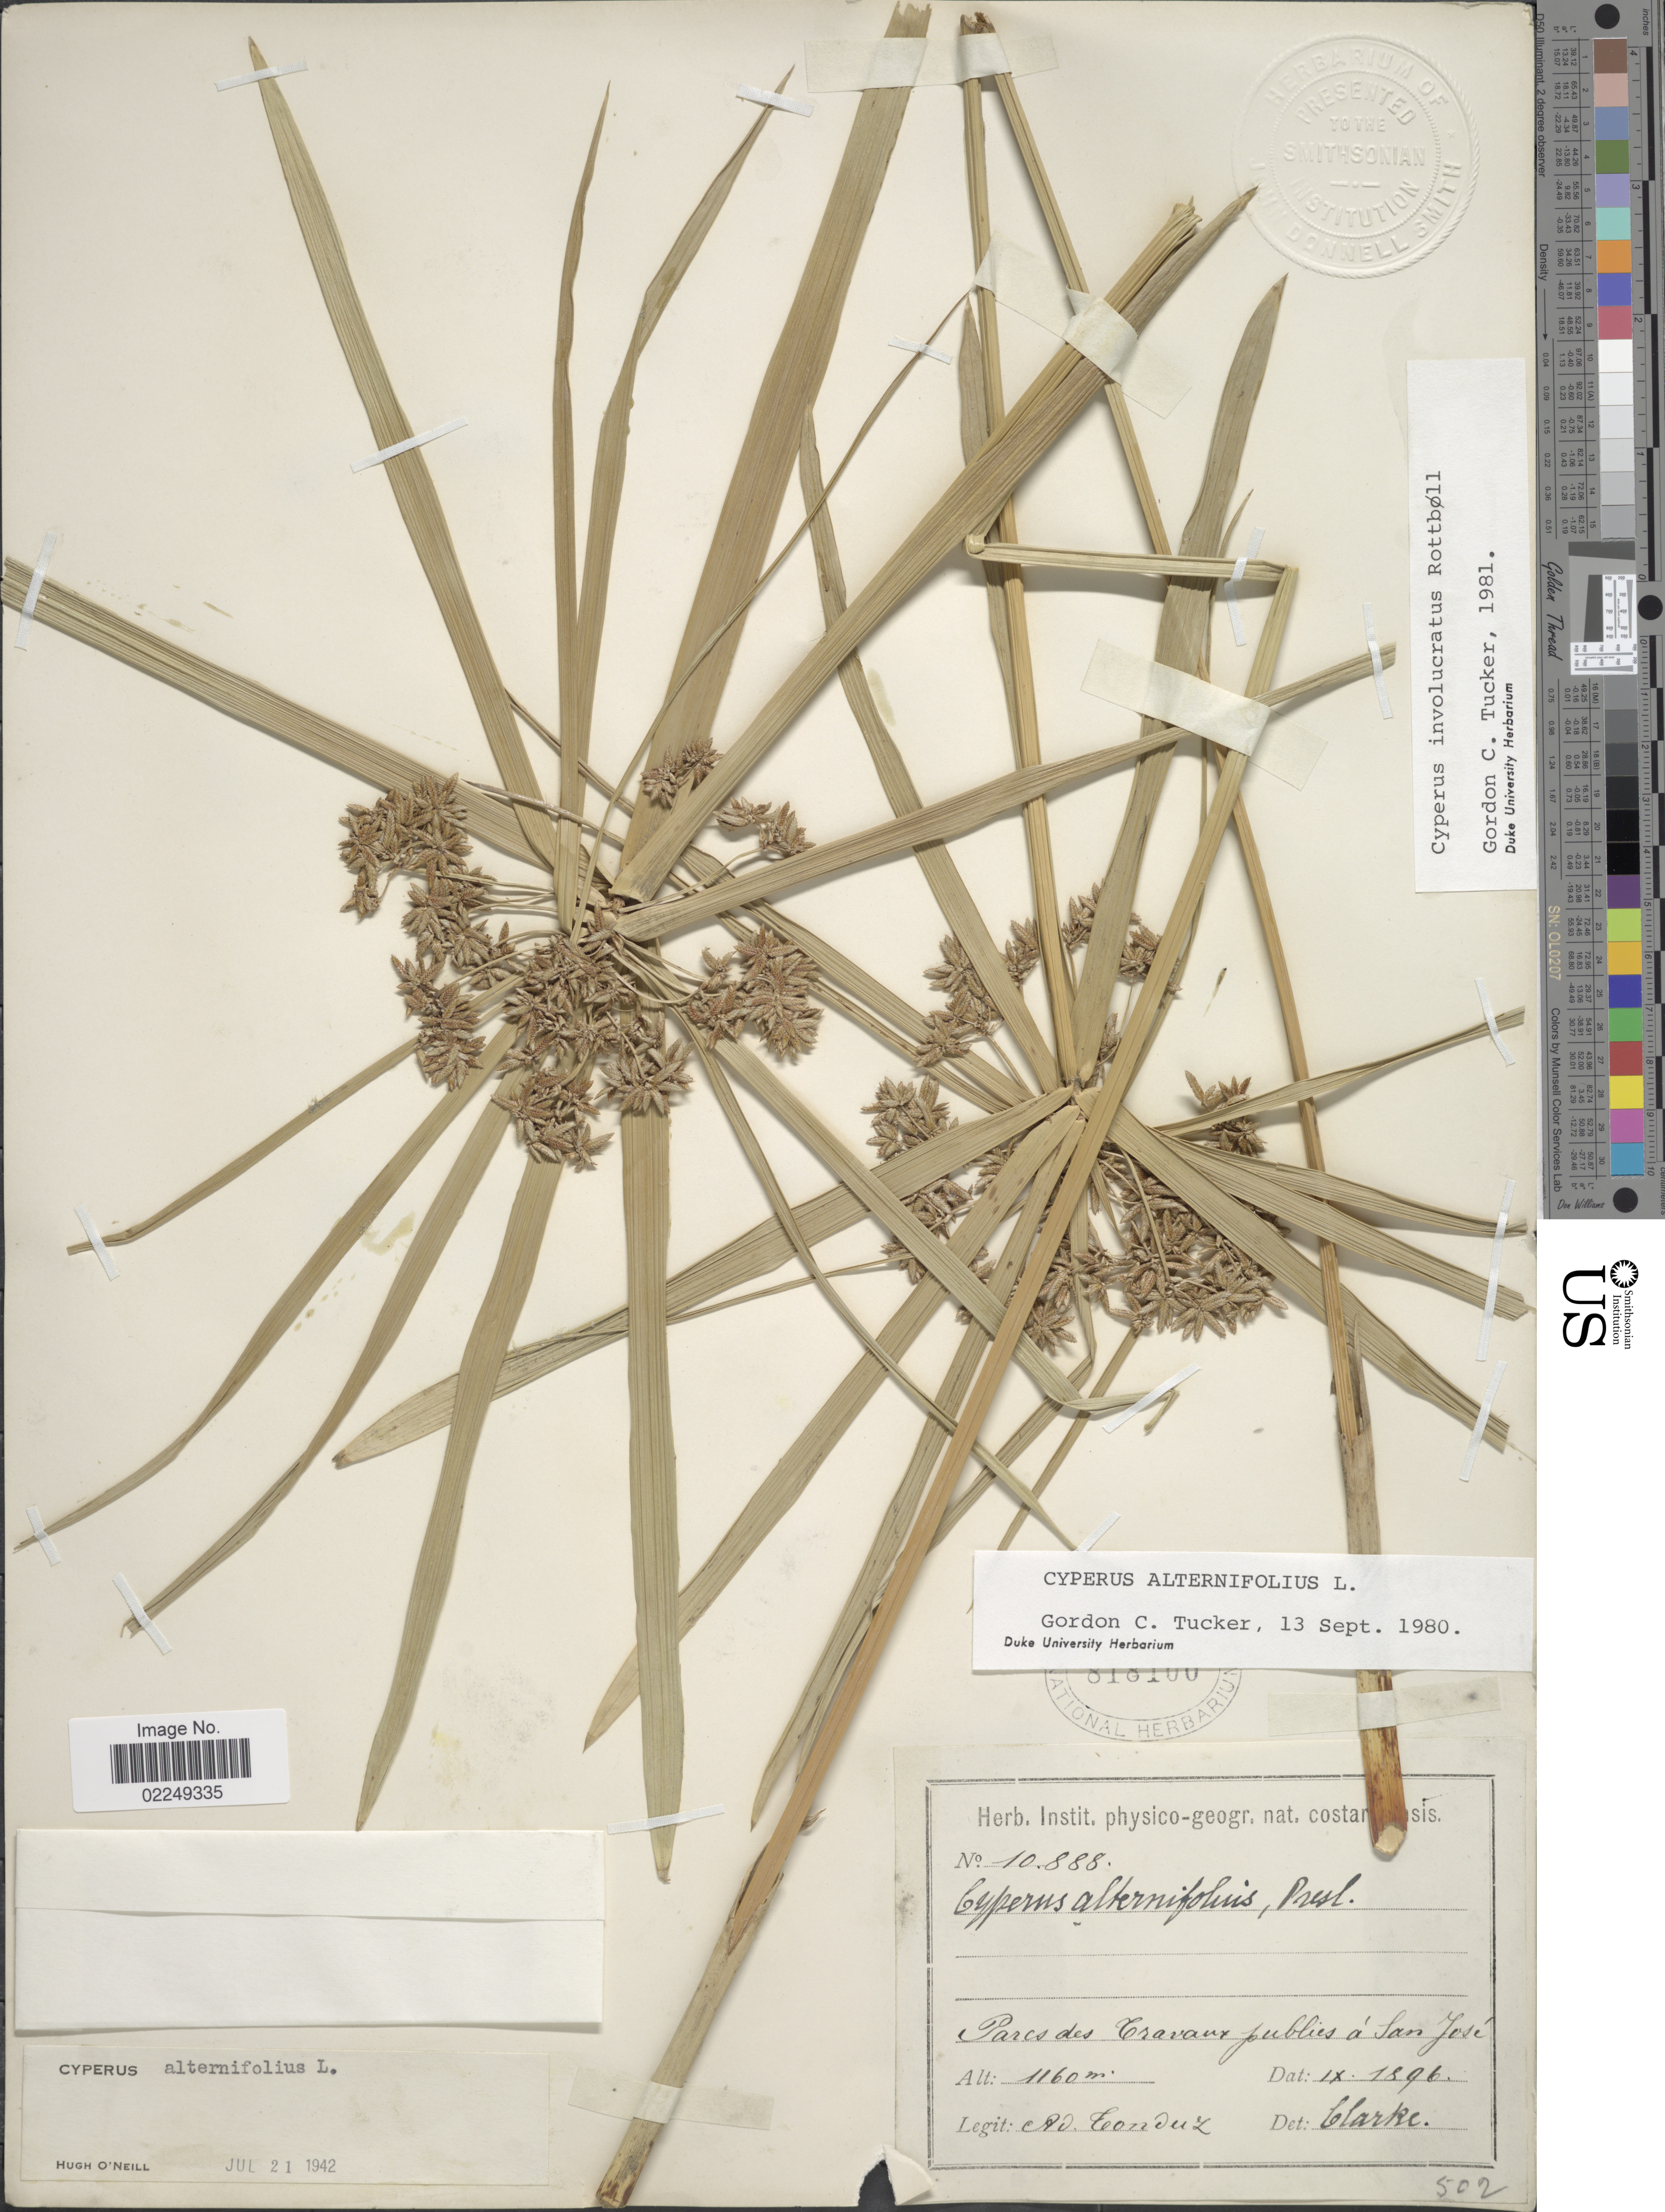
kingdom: Plantae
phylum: Tracheophyta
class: Liliopsida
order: Poales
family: Cyperaceae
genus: Cyperus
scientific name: Cyperus involucratus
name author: Rottb.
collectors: A. Tonduz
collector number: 10888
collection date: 1896-09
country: Costa Rica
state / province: San José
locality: Parcs des Cravaux publics a San Jose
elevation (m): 1160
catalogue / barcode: US 818100